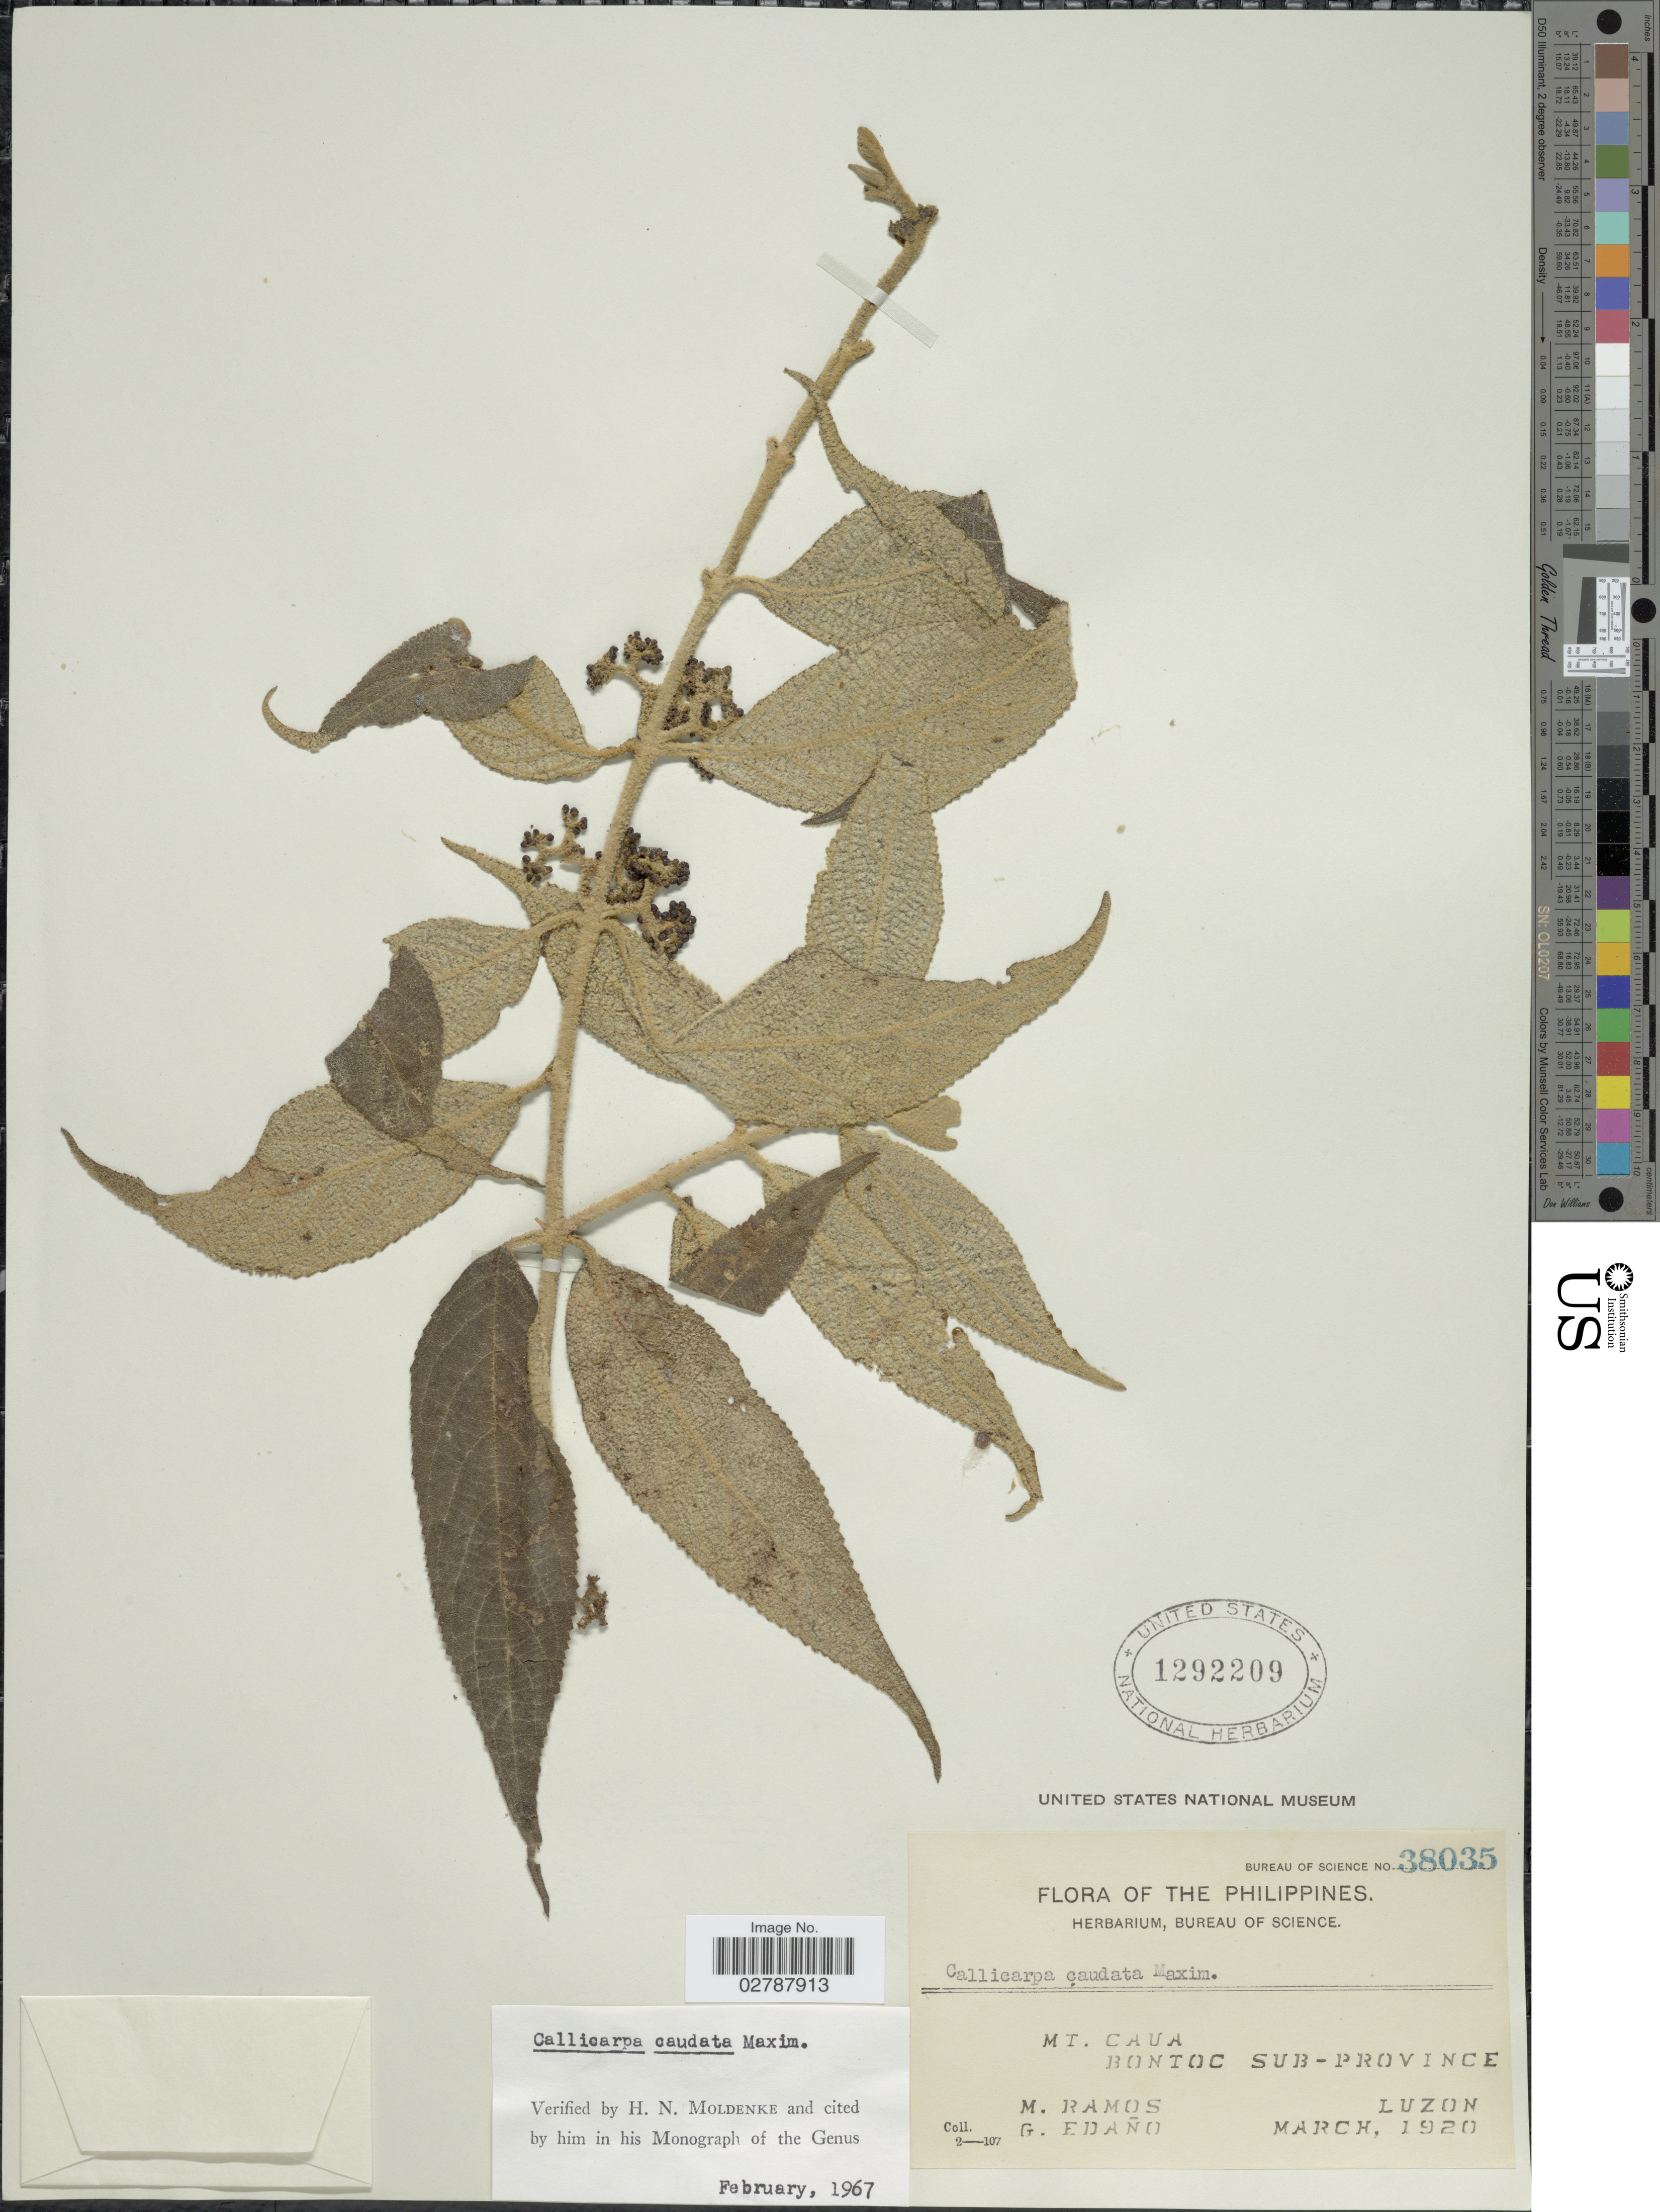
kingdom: Plantae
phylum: Tracheophyta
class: Magnoliopsida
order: Lamiales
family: Lamiaceae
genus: Callicarpa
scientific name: Callicarpa caudata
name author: Maxim.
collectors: M. Ramos & G. Edaño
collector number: Bureau of Science38035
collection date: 1920-03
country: Philippines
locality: Mt. Caua. Bontoc Sub-Province. Luzon.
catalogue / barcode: US 1292209